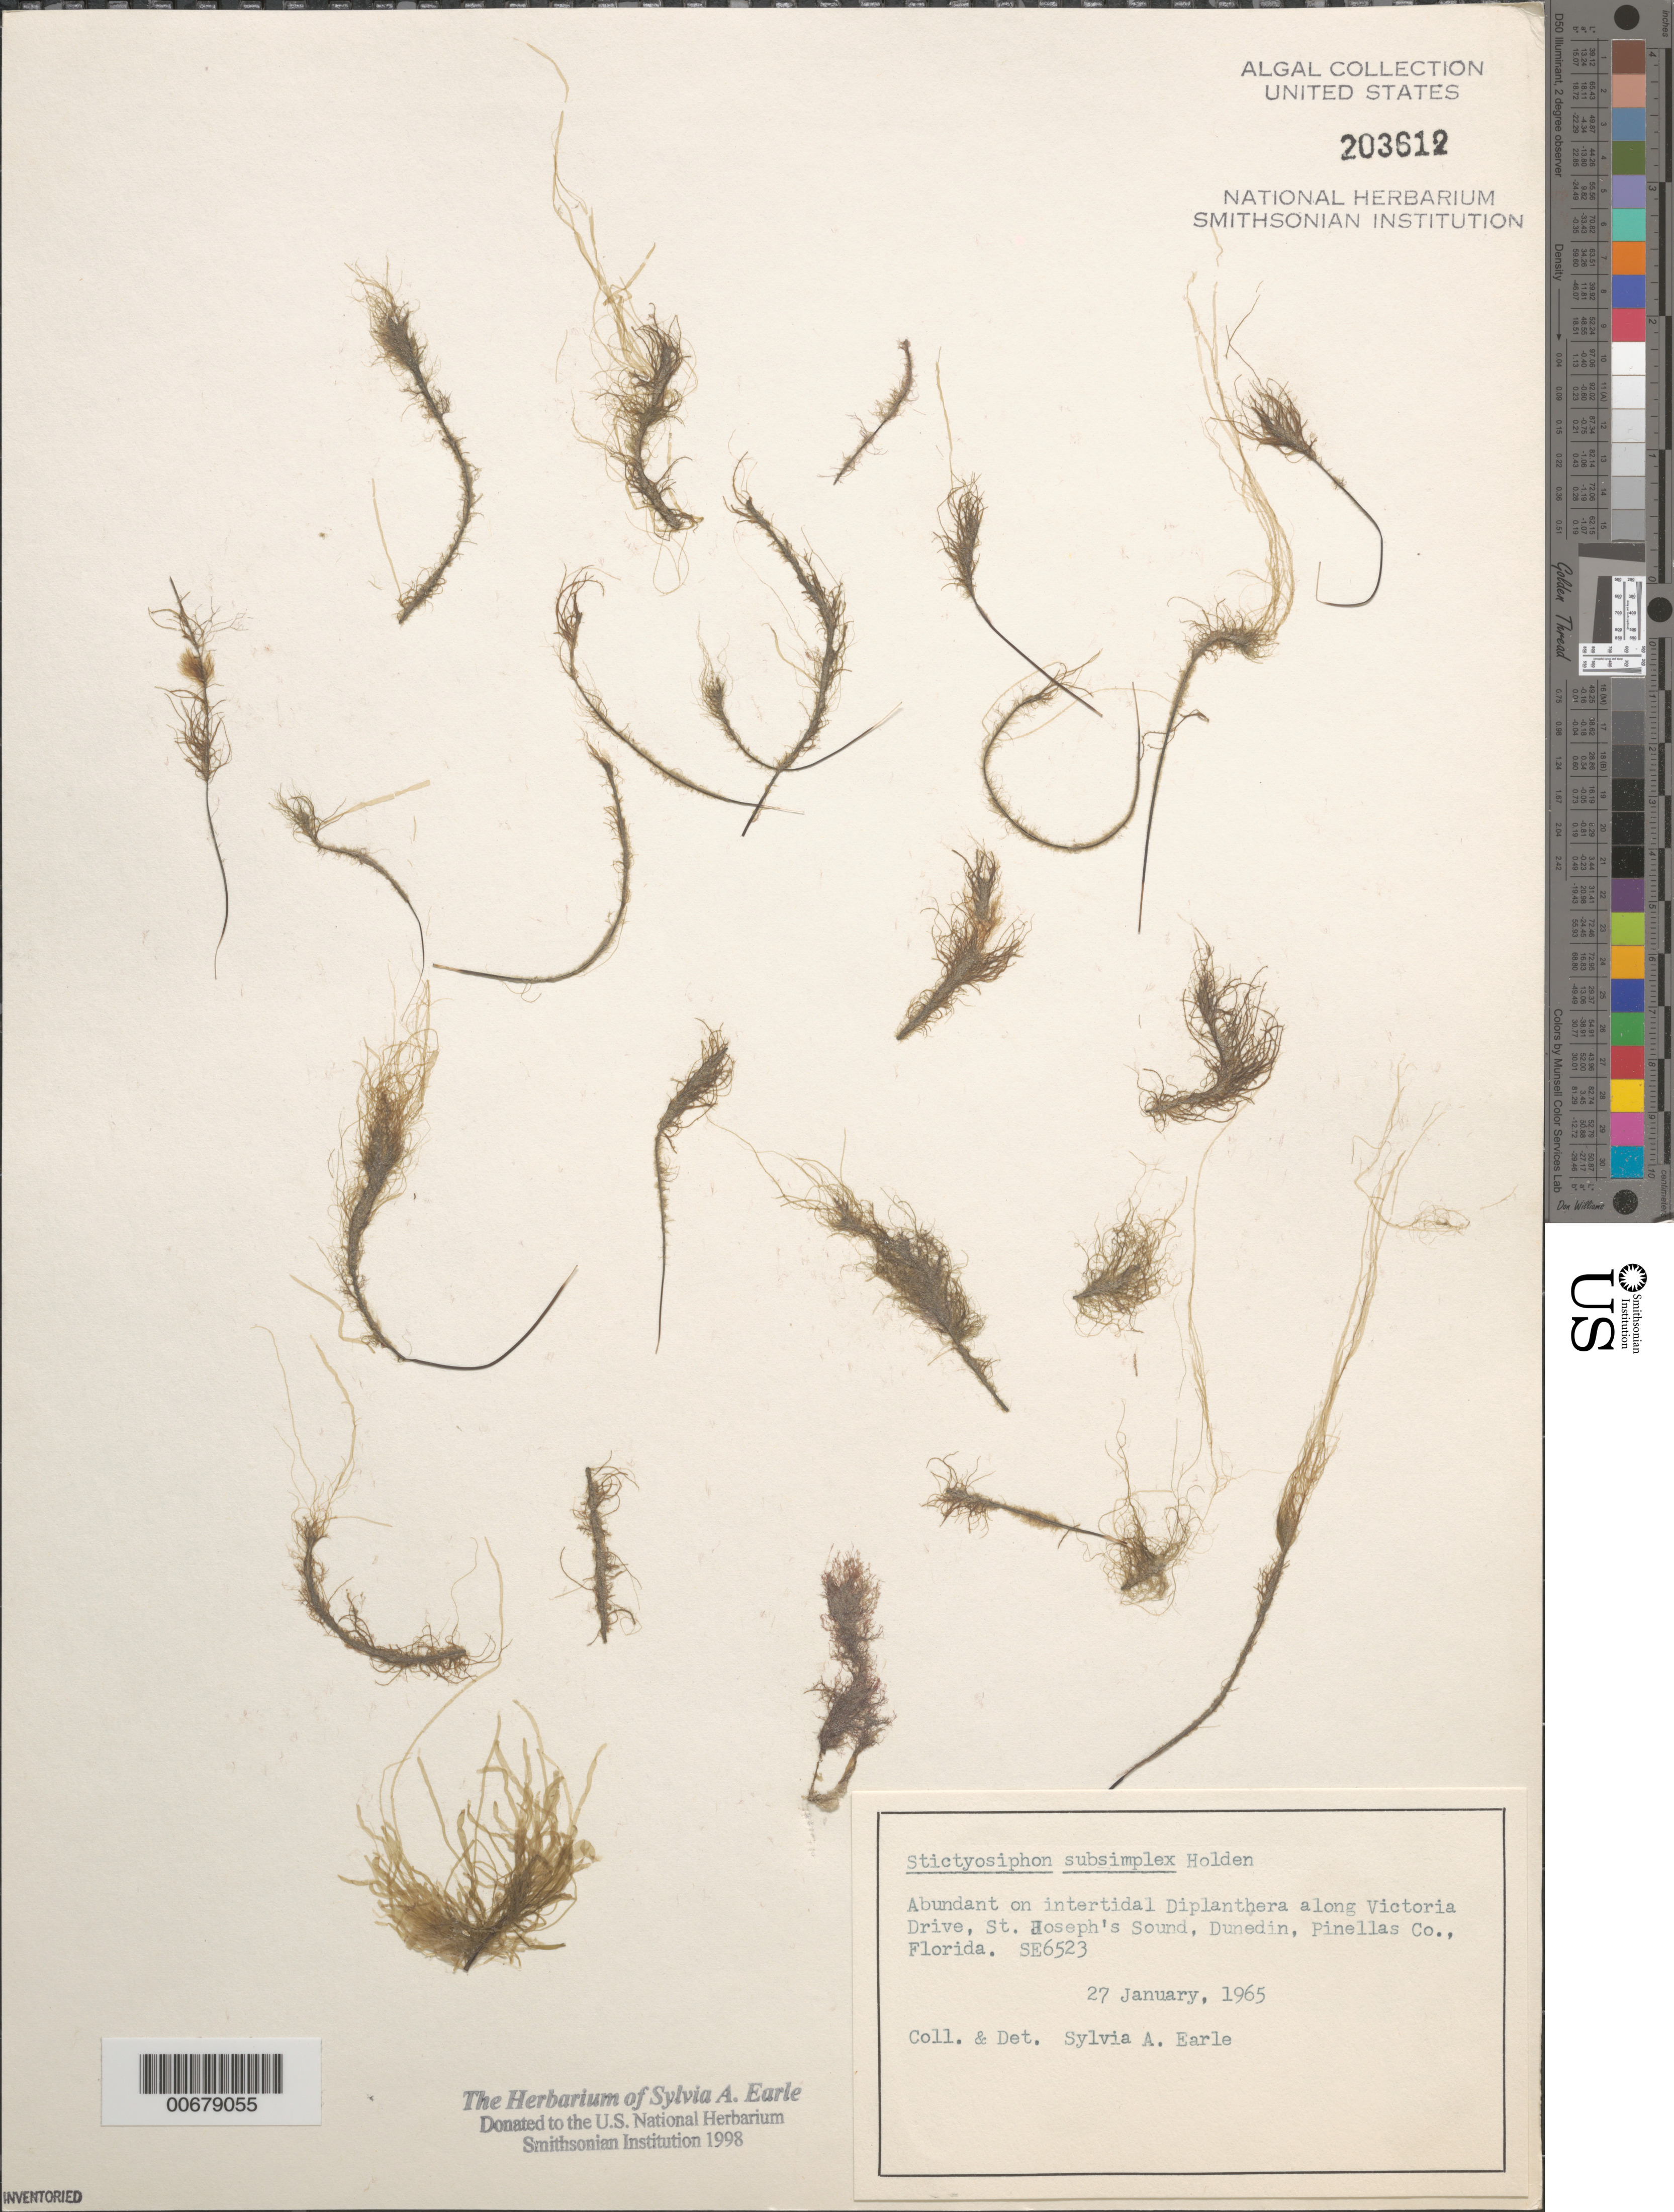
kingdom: Chromista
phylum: Ochrophyta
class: Phaeophyceae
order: Ectocarpales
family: Chordariaceae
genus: Stictyosiphon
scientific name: Stictyosiphon subsimplex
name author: I. Holden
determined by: Earle, S. A.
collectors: S. A. Earle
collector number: SE 6523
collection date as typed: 27 Jan 1965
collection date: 1965-01-27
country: United States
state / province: Florida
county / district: Pinellas County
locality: Dunedin, along Victoria Drive, St. Joseph's Sound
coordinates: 28 1'N, 82 47.5'W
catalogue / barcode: US 203612